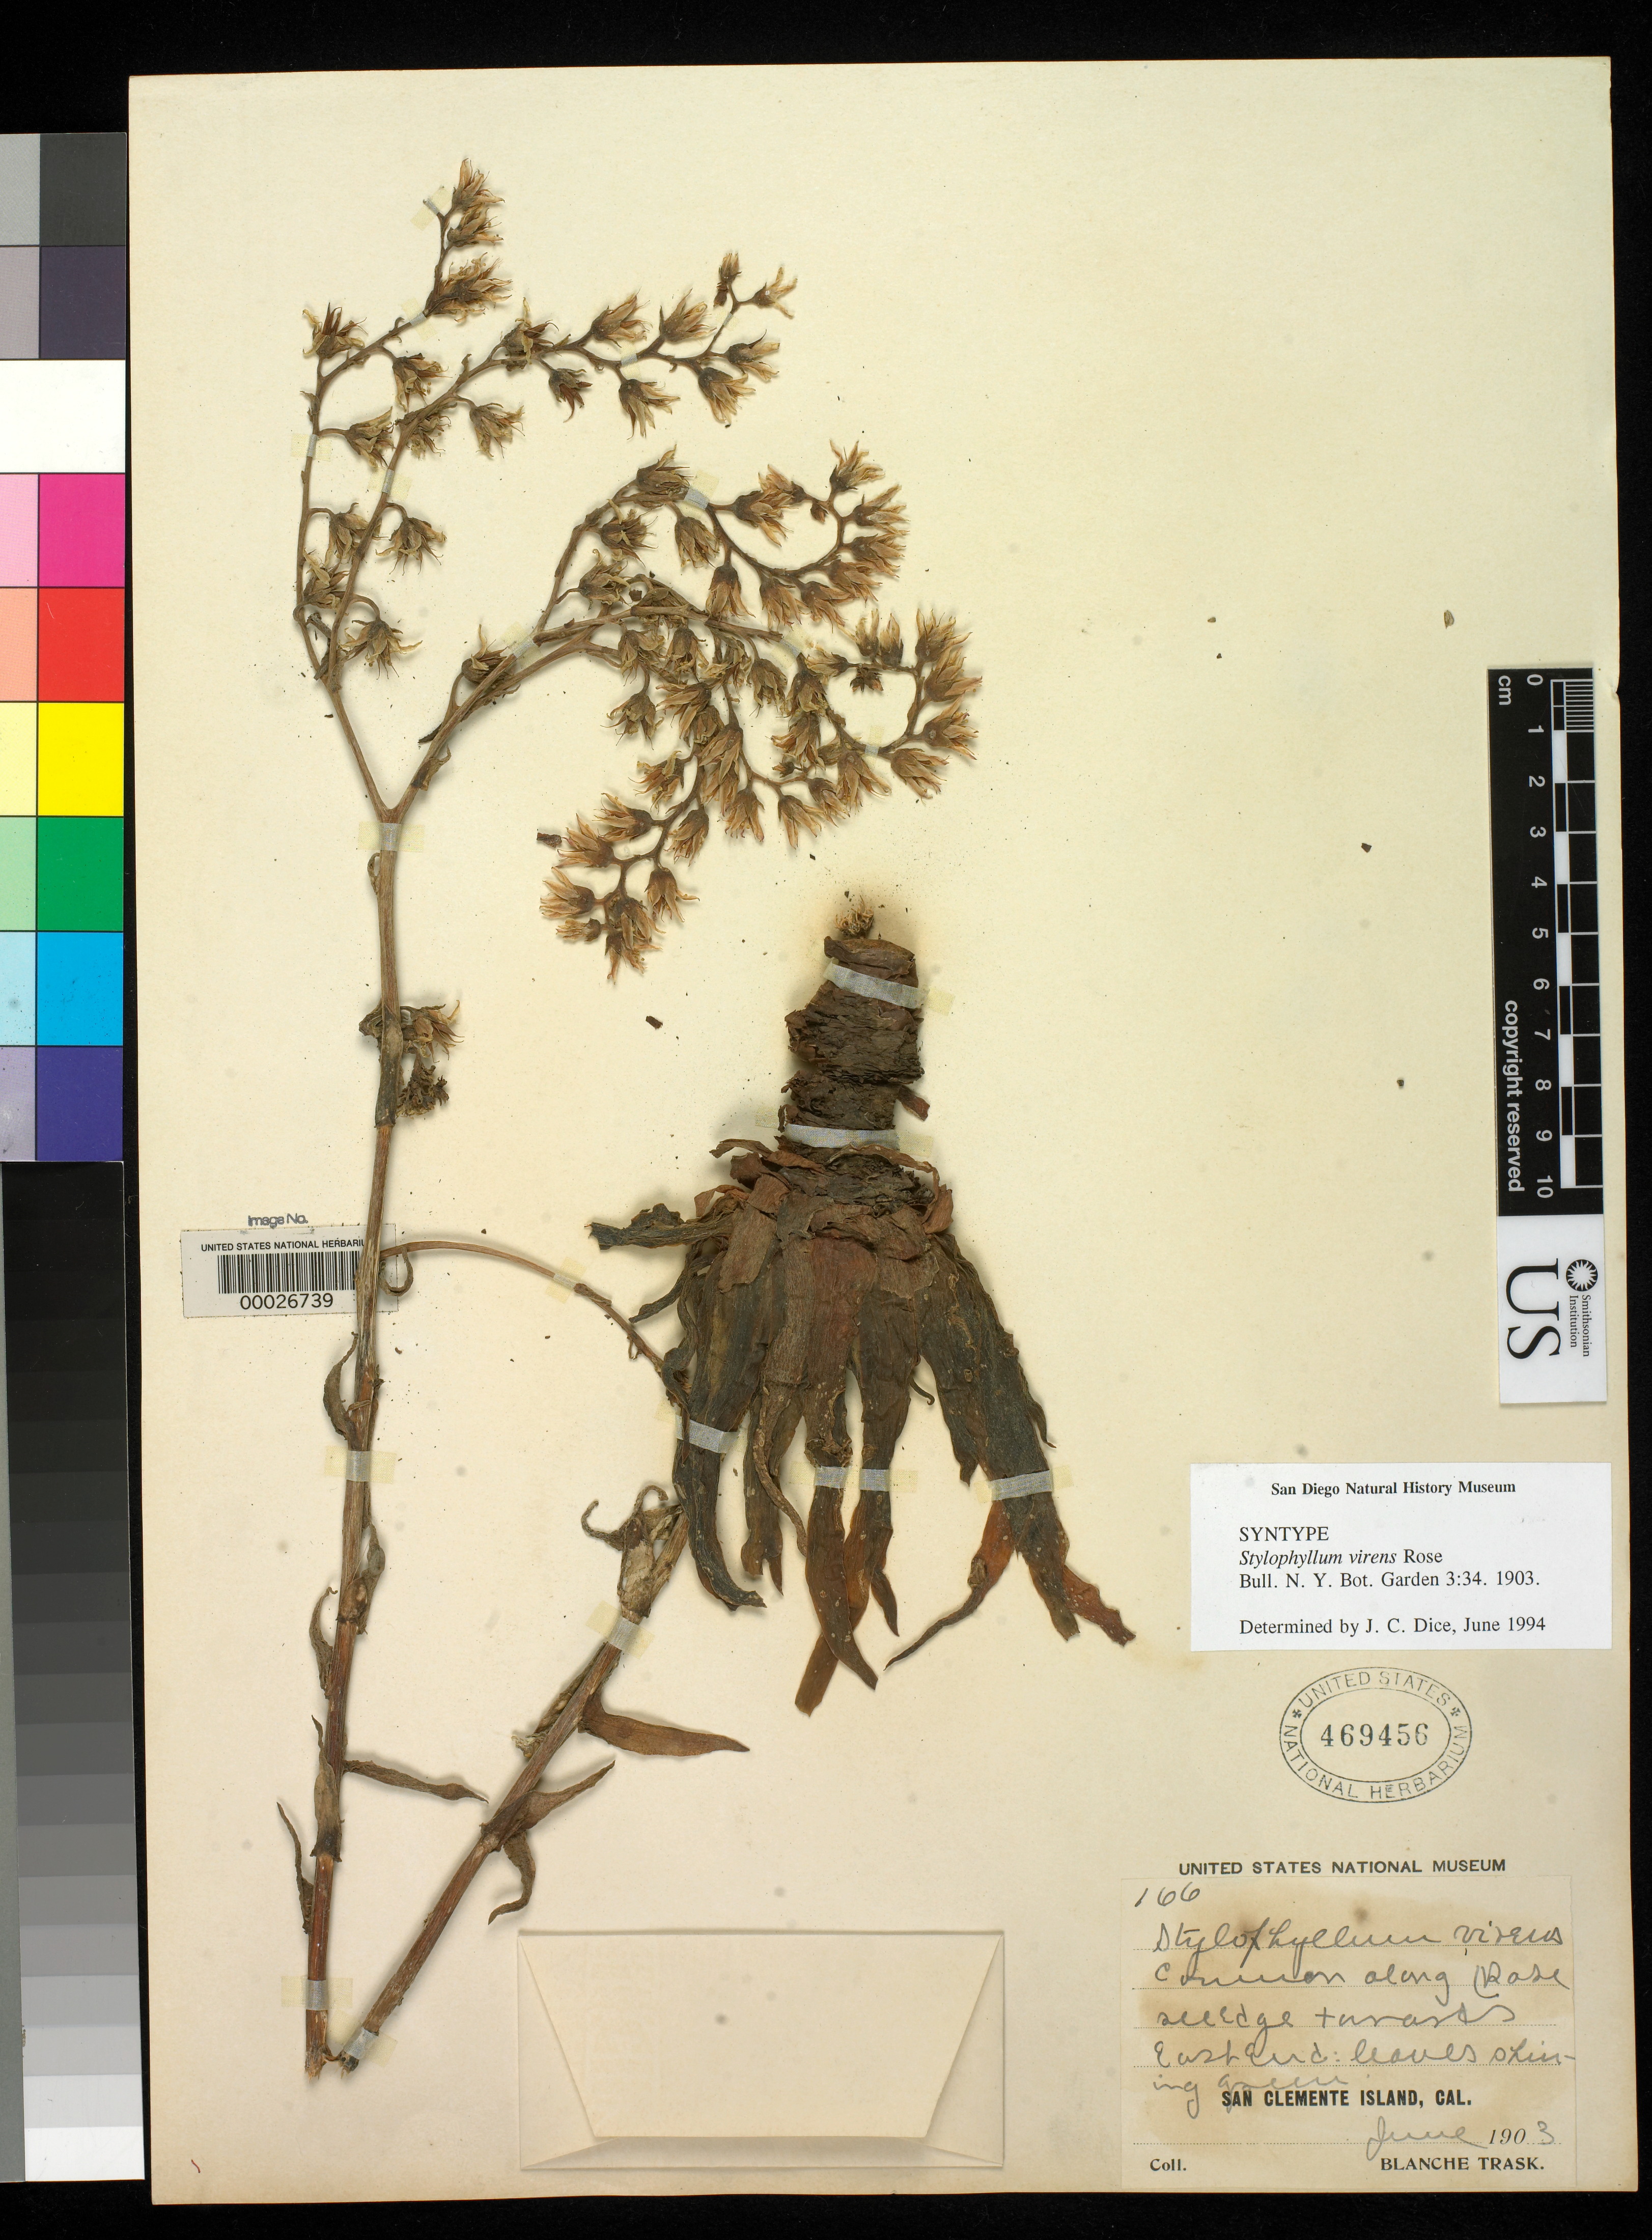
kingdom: Plantae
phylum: Tracheophyta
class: Magnoliopsida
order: Saxifragales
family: Crassulaceae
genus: Stylophyllum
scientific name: Stylophyllum virens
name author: Rose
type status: Syntype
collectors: B. Trask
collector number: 166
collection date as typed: Jun 1903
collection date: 1903-06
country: United States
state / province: California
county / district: Los Angeles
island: San Clemente Island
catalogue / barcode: US 469456